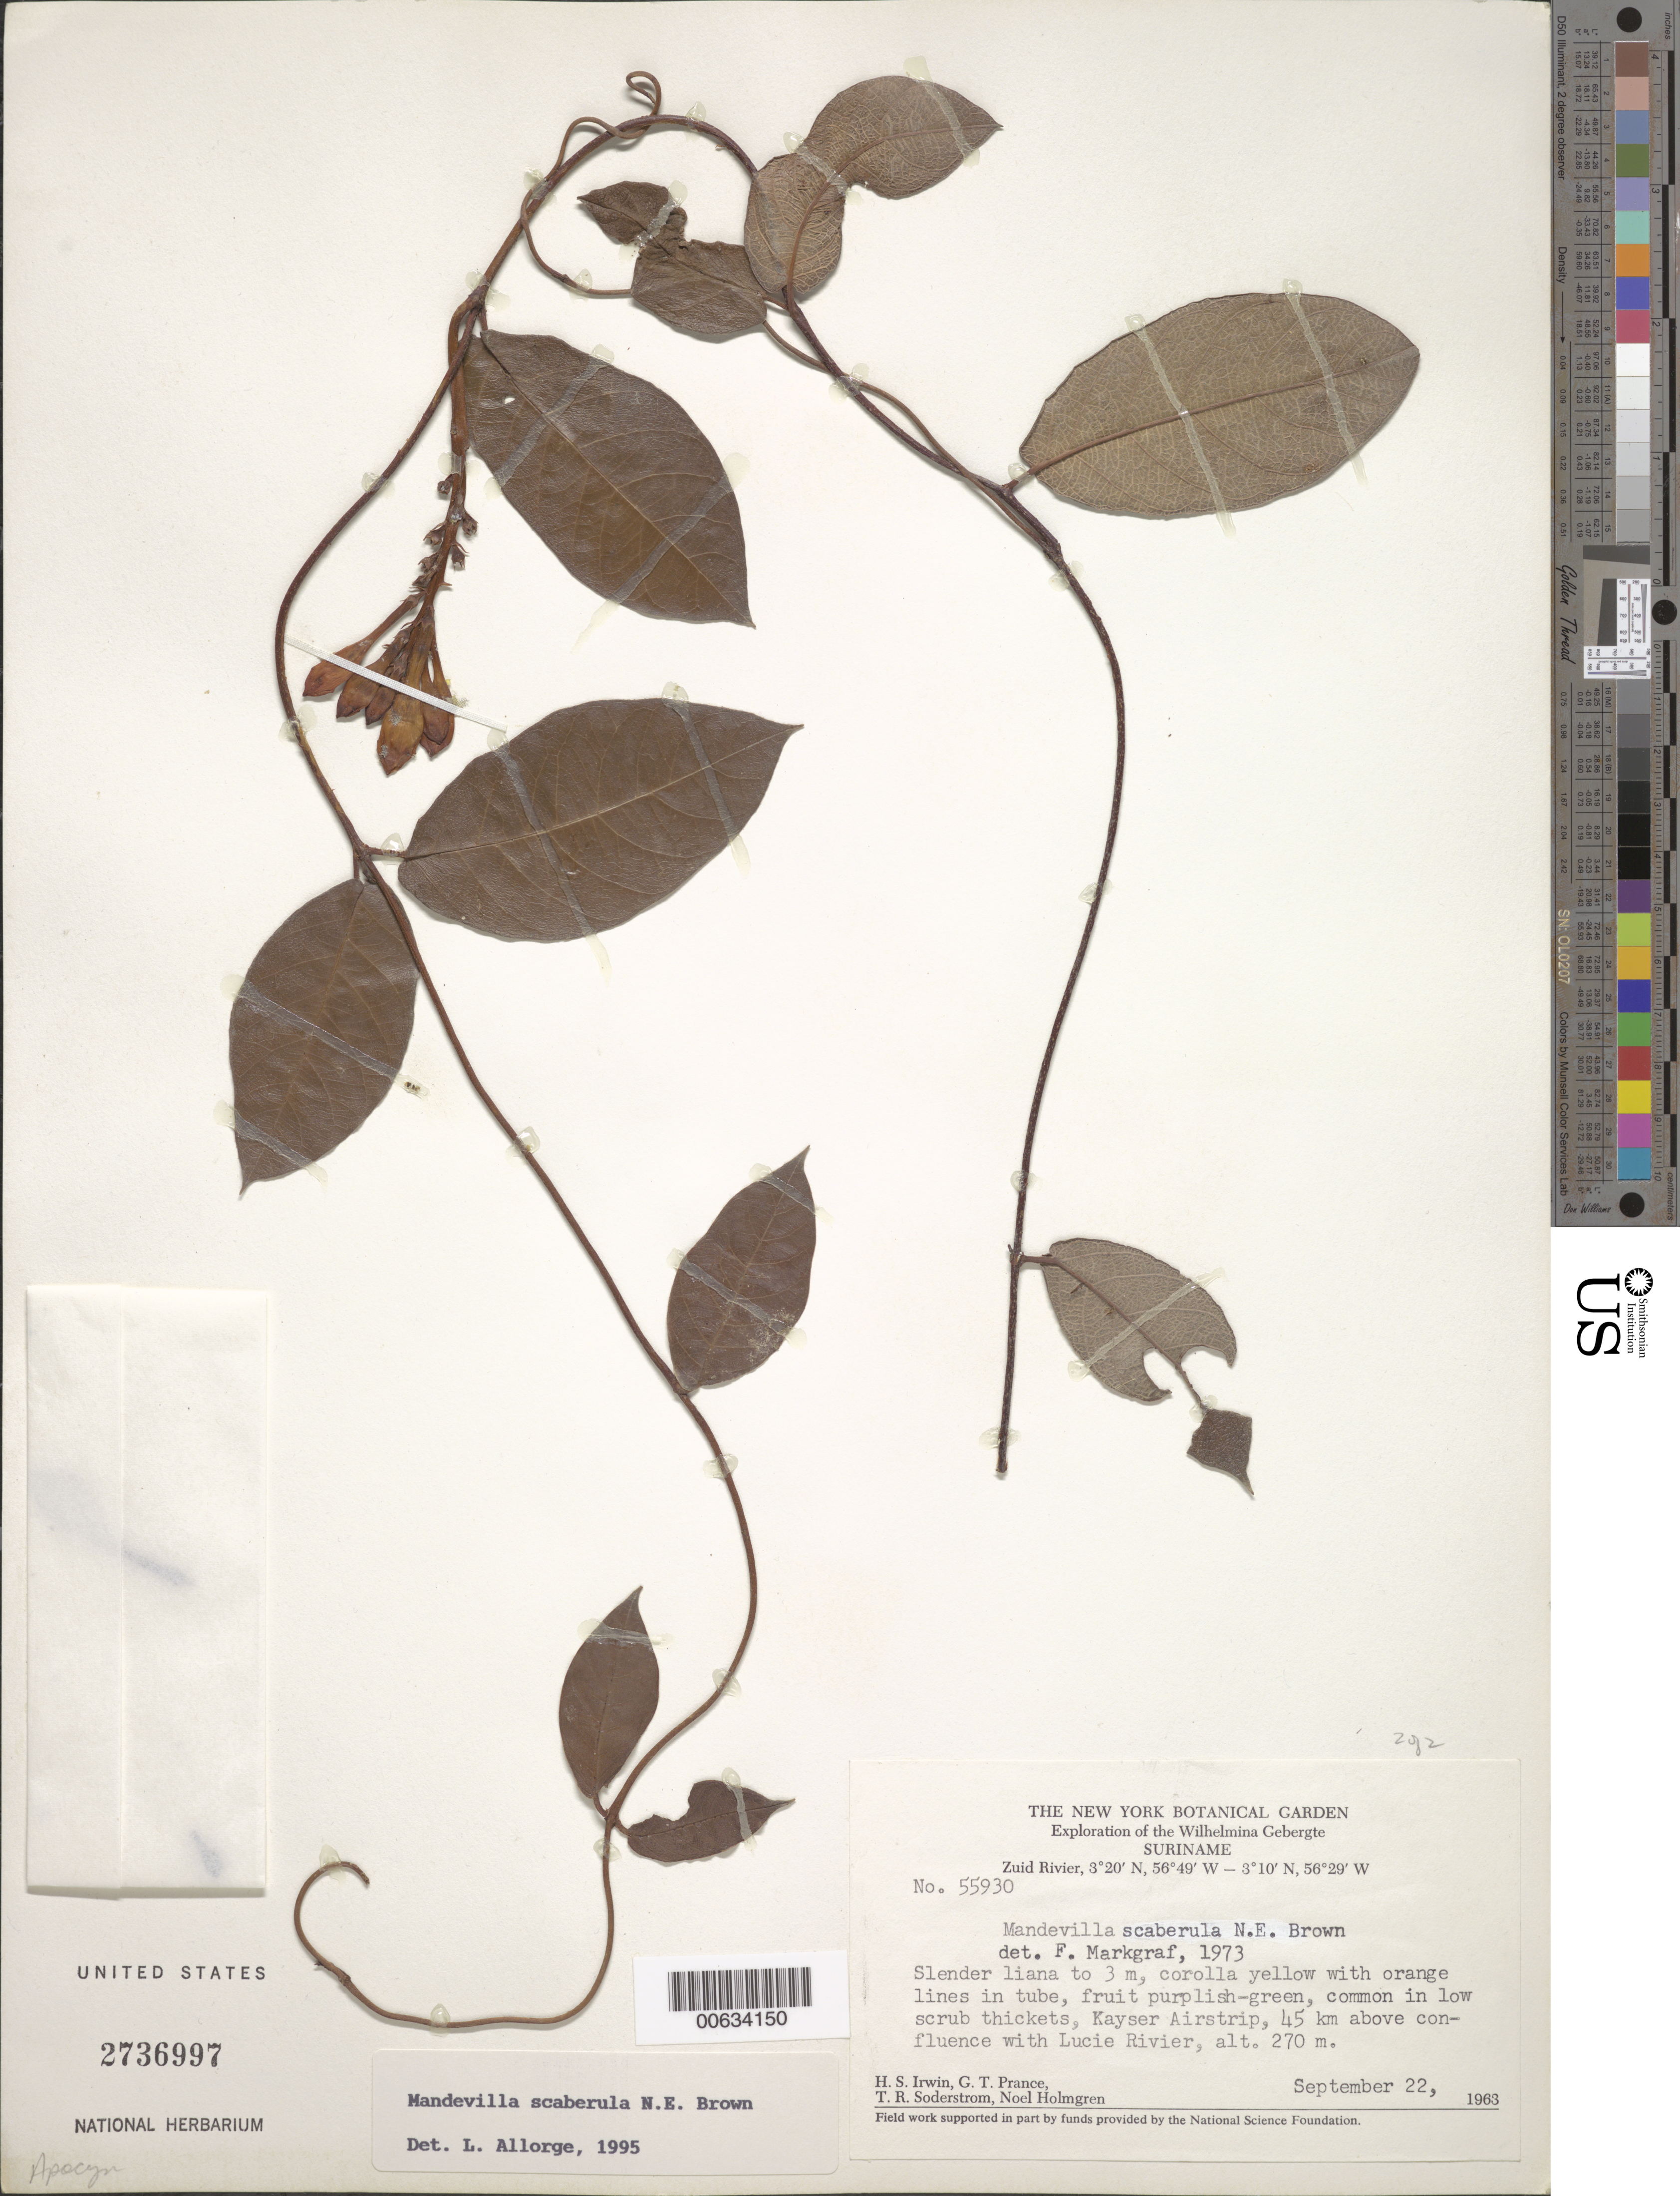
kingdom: Plantae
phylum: Tracheophyta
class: Magnoliopsida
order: Gentianales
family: Apocynaceae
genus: Mandevilla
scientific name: Mandevilla scaberula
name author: N.E. Br.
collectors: H. Irwin, G. T. Prance, T. R. Soderstrom & N. H. Holmgren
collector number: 55930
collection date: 1963-09-22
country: Suriname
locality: Wilhelmina Gebergte. Zuid Rivier. Kayser Airstrip, 45 km above confluence with Lucie Rivier.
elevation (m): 270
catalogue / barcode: US 2736997